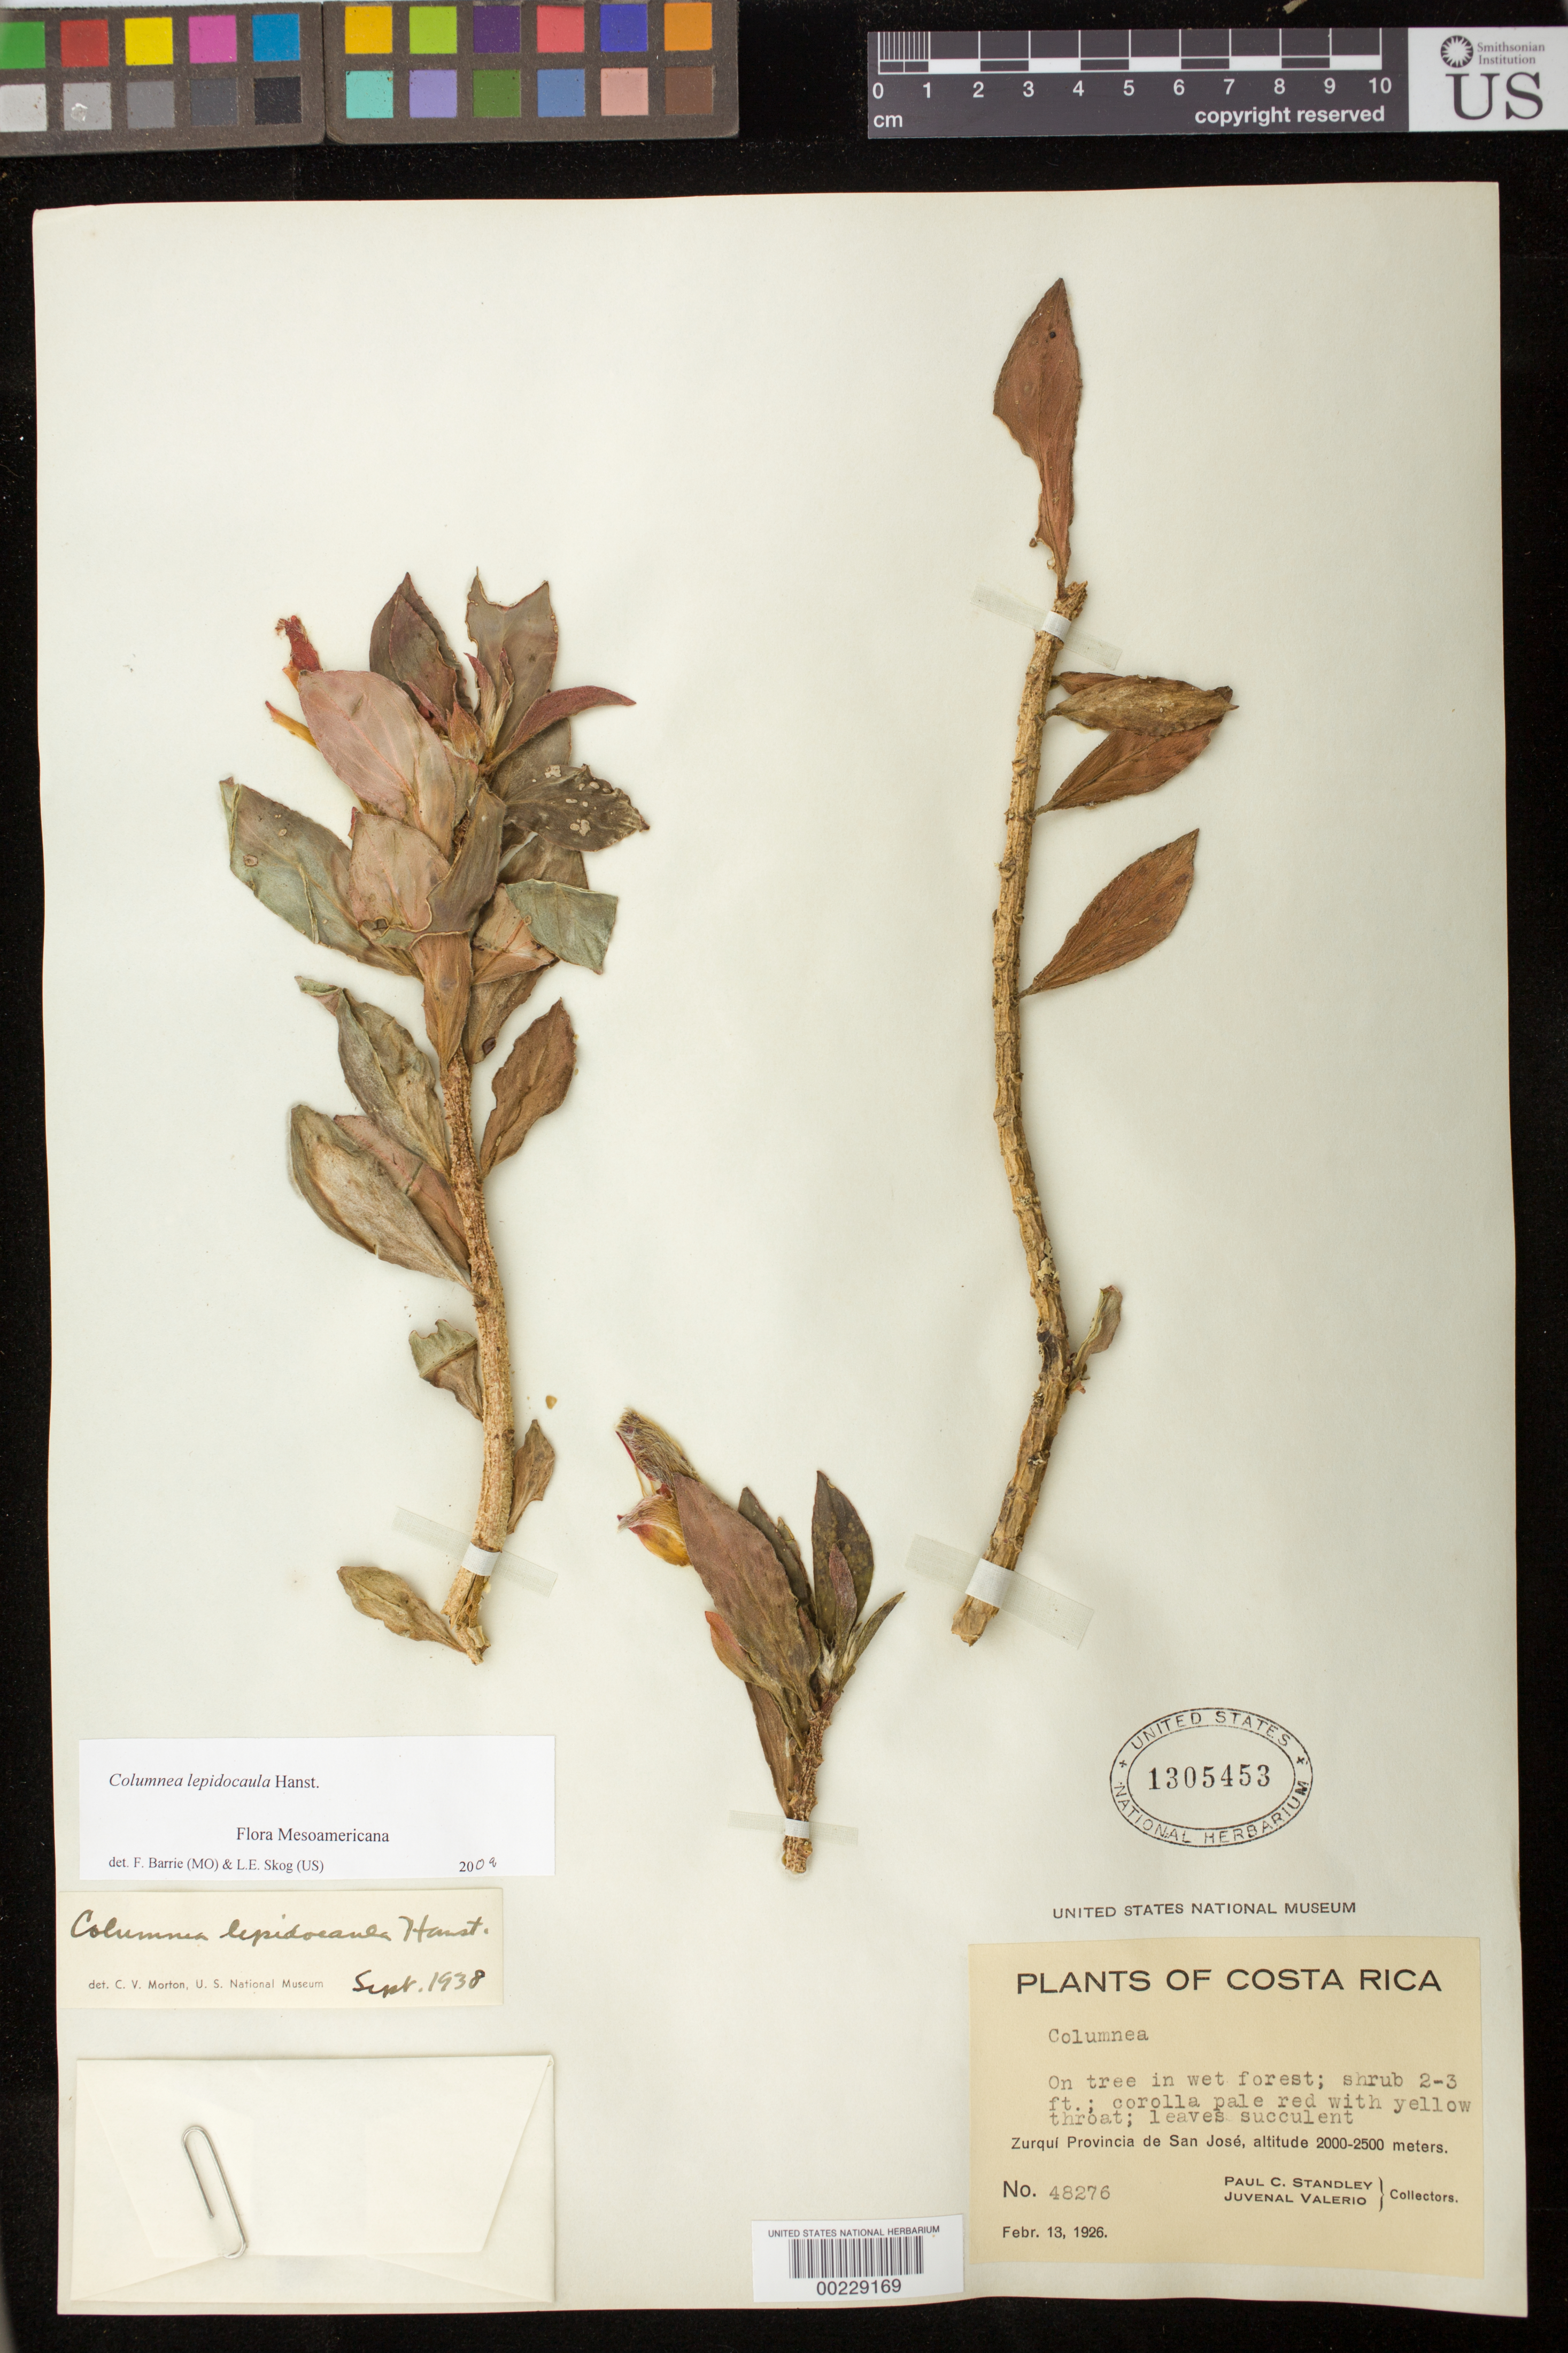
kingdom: Plantae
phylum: Tracheophyta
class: Magnoliopsida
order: Lamiales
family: Gesneriaceae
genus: Columnea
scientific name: Columnea lepidocaula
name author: Hanst.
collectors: P. C. Standley & J. Valerio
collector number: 48276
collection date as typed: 13 Feb 1926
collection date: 1926-02-13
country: Costa Rica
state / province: San José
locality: Zurqui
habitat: On tree in wet forest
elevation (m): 2000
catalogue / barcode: US 1305453